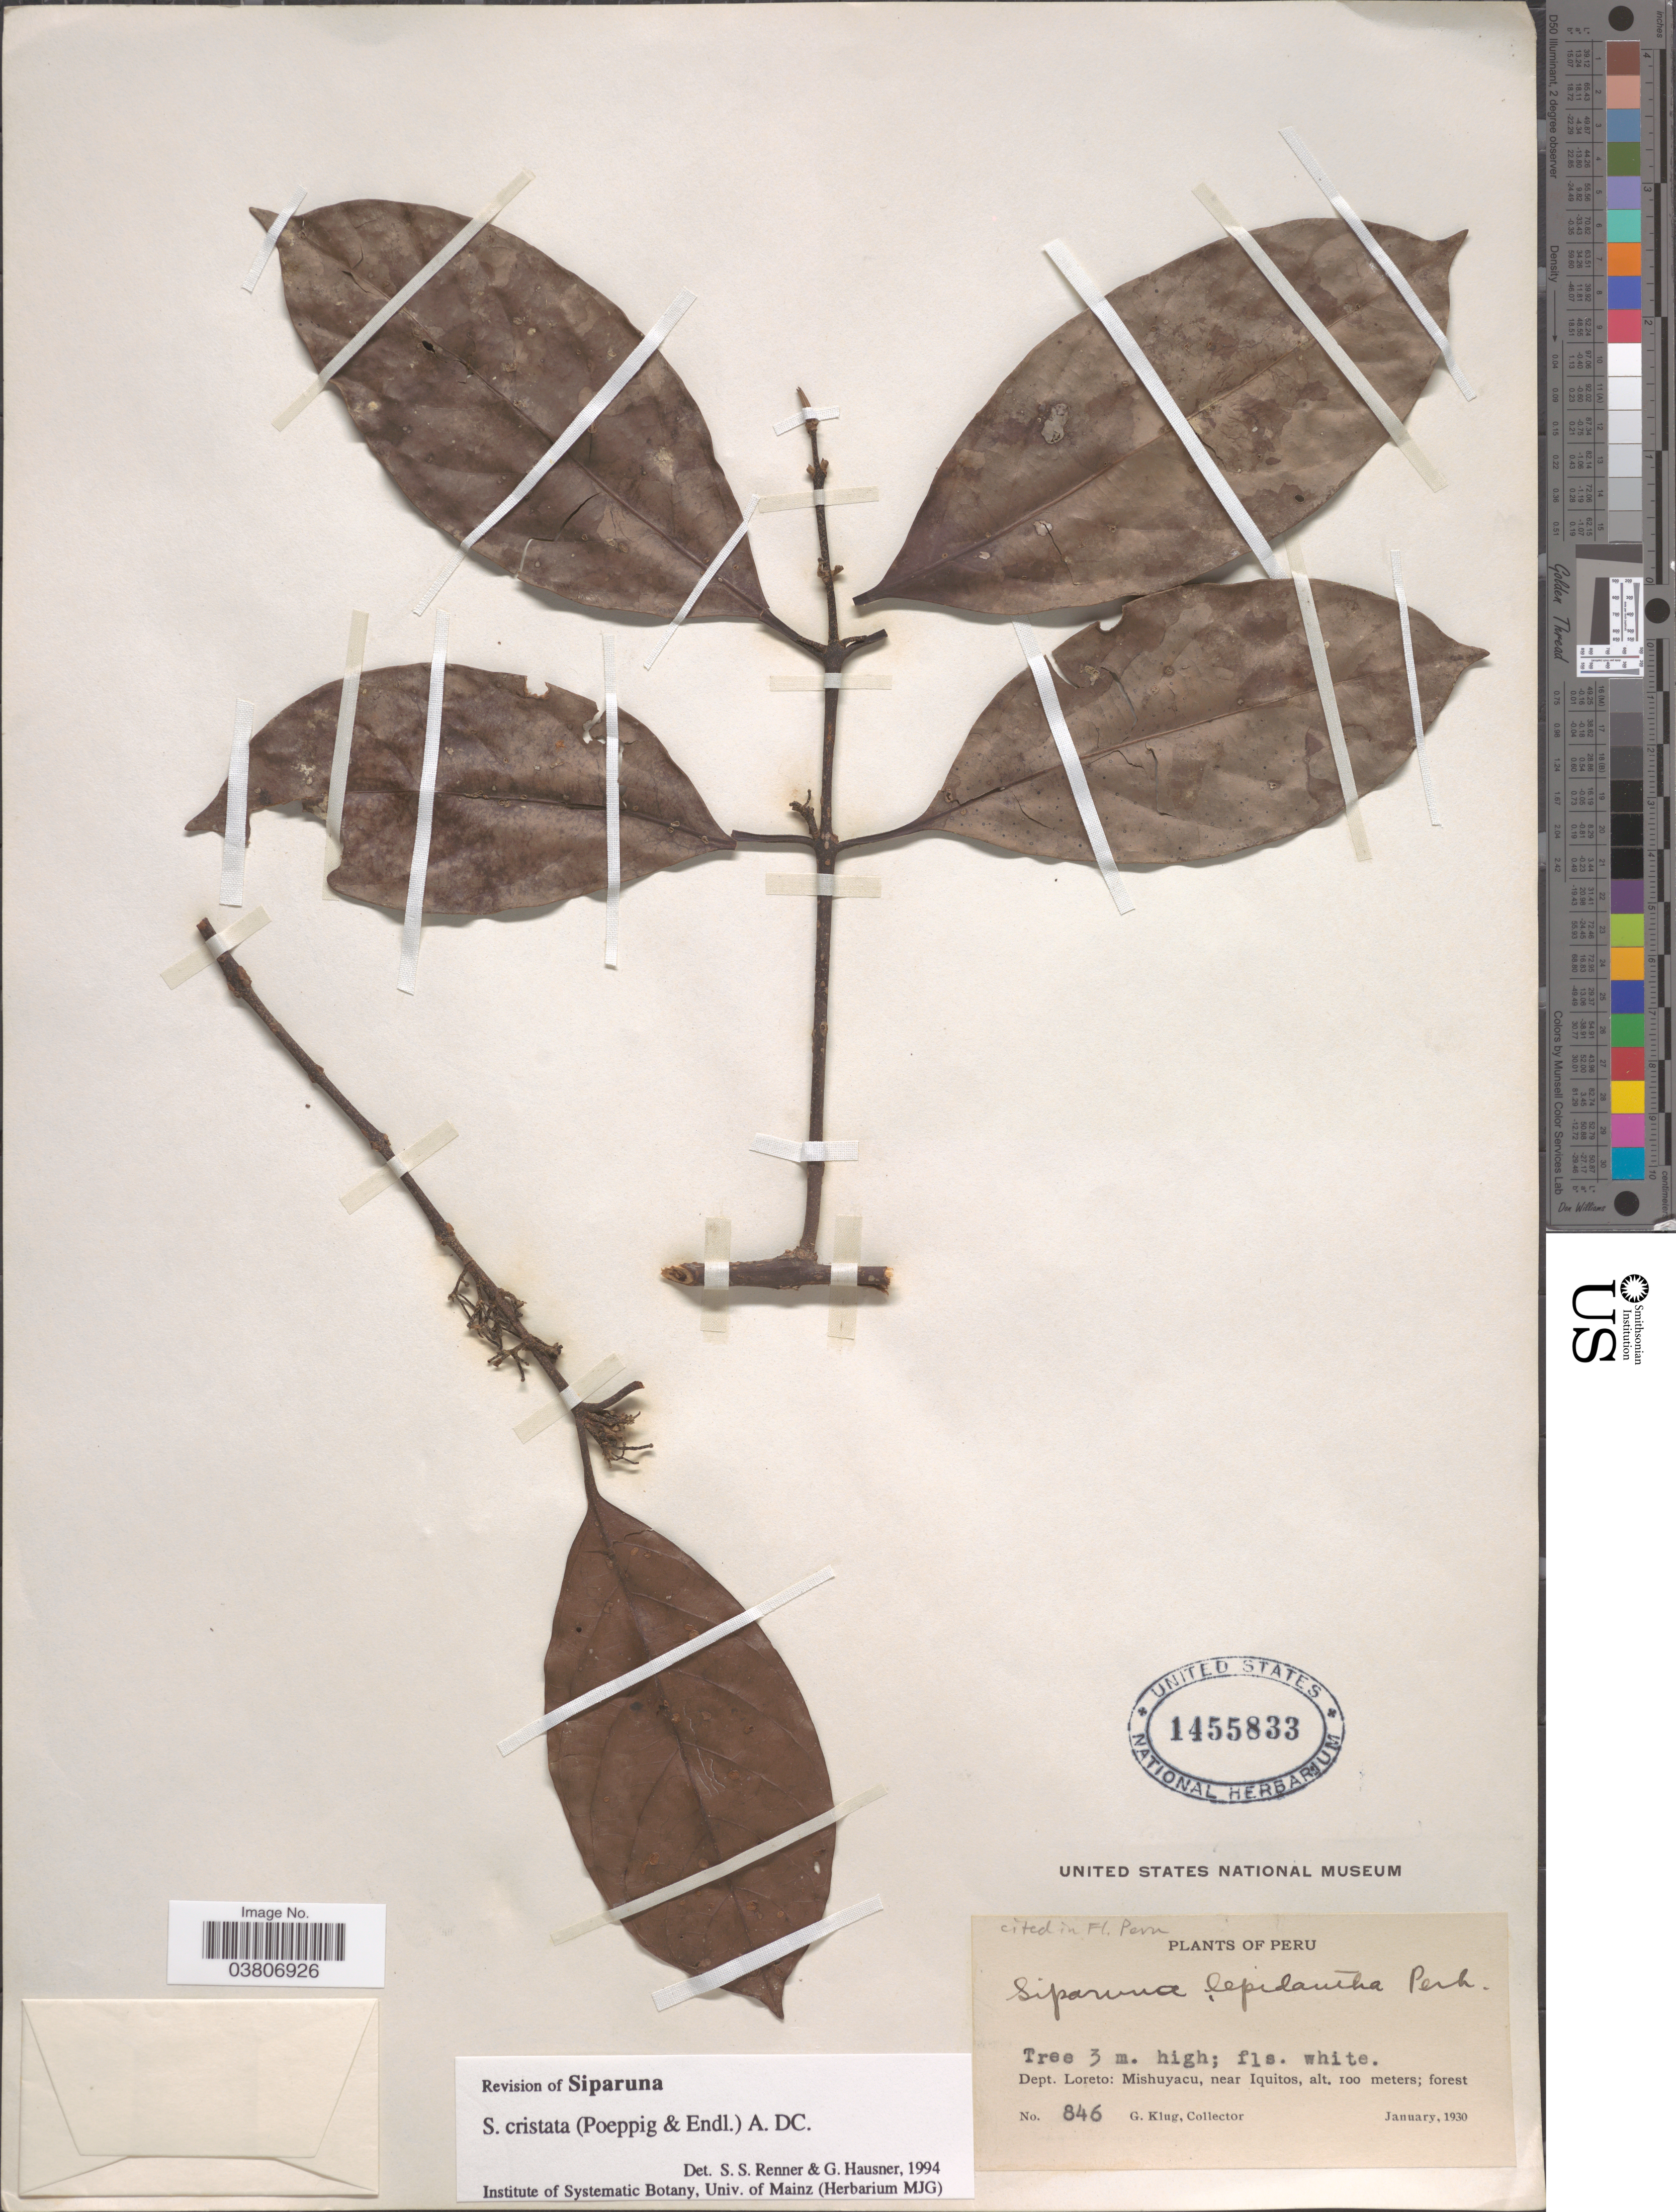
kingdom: Plantae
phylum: Tracheophyta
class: Magnoliopsida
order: Laurales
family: Siparunaceae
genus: Siparuna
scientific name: Siparuna cristata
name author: (Poepp. & Endl.) A. DC.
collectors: G. Klug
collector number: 846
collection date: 1930-01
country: Peru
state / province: Loreto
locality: Dept. Loreto: Mishuyacu, near Iquitos.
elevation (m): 100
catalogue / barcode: US 1455833